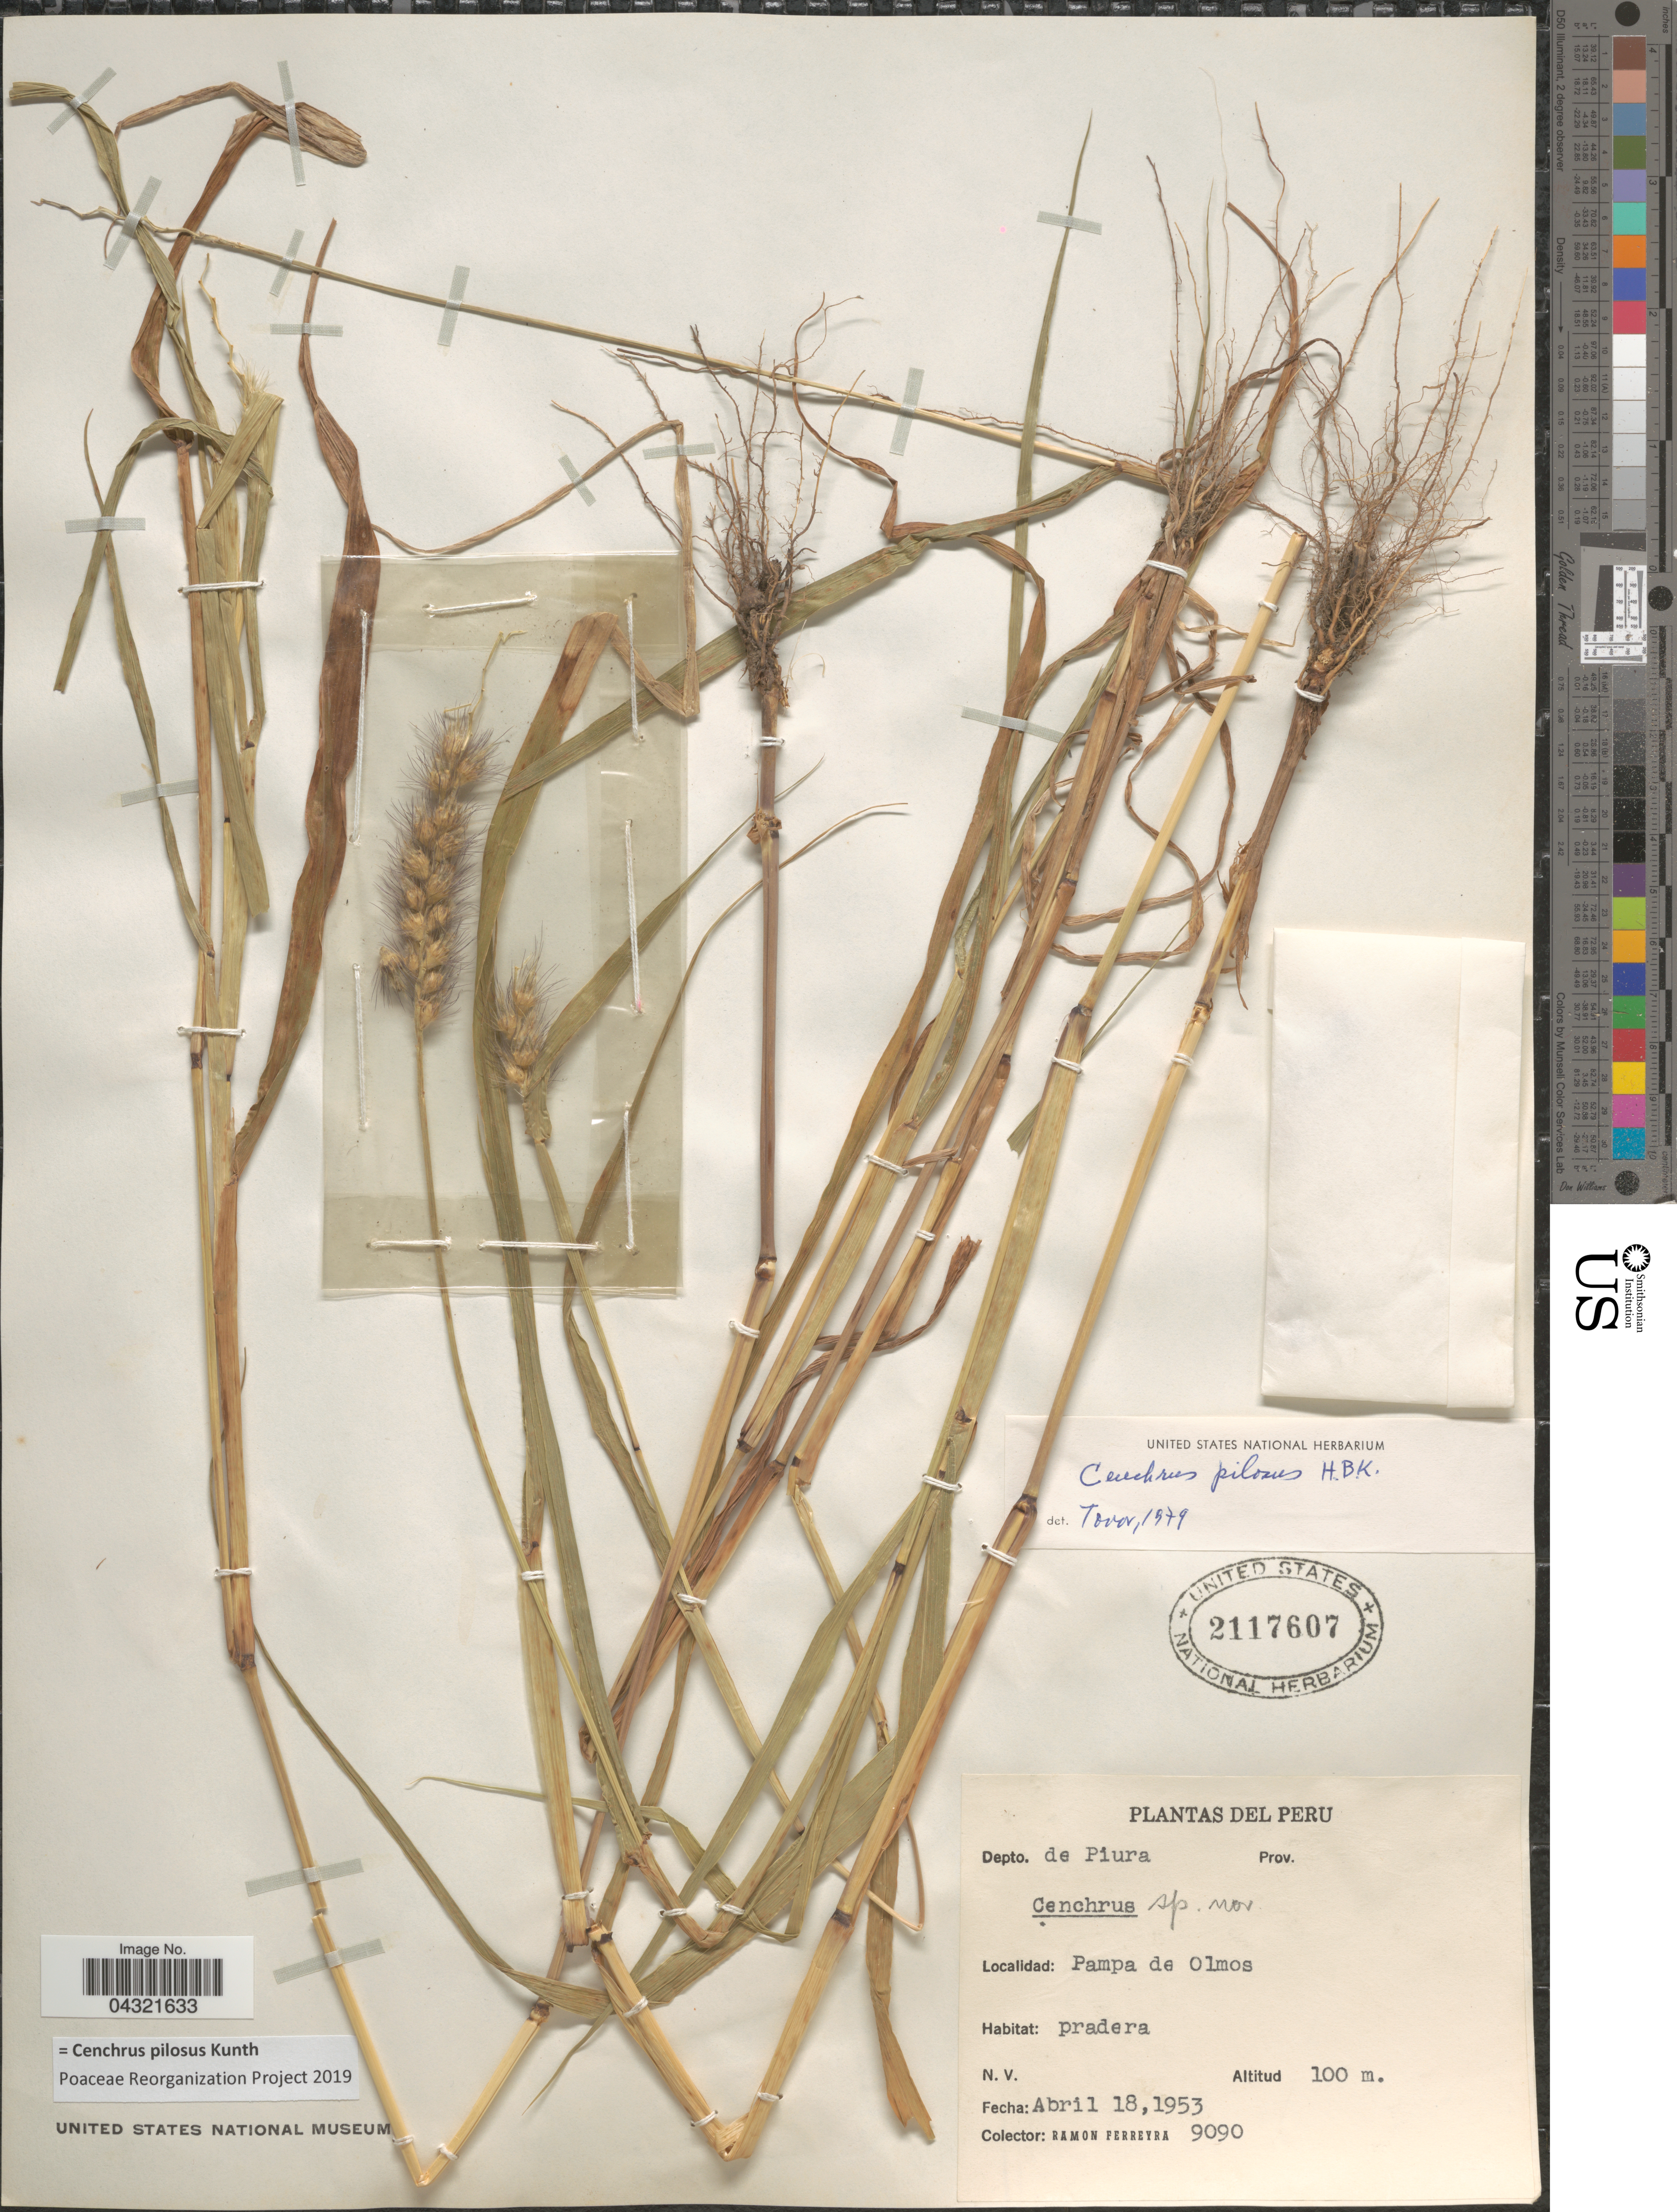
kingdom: Plantae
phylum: Tracheophyta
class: Liliopsida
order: Poales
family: Poaceae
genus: Cenchrus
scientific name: Cenchrus pilosus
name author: Kunth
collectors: R. A. Ferreyra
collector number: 9090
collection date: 1953-04-18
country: Peru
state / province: Piura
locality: Depto. de Piyra. Pampa de Olmos.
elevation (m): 100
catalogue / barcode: US 2117607